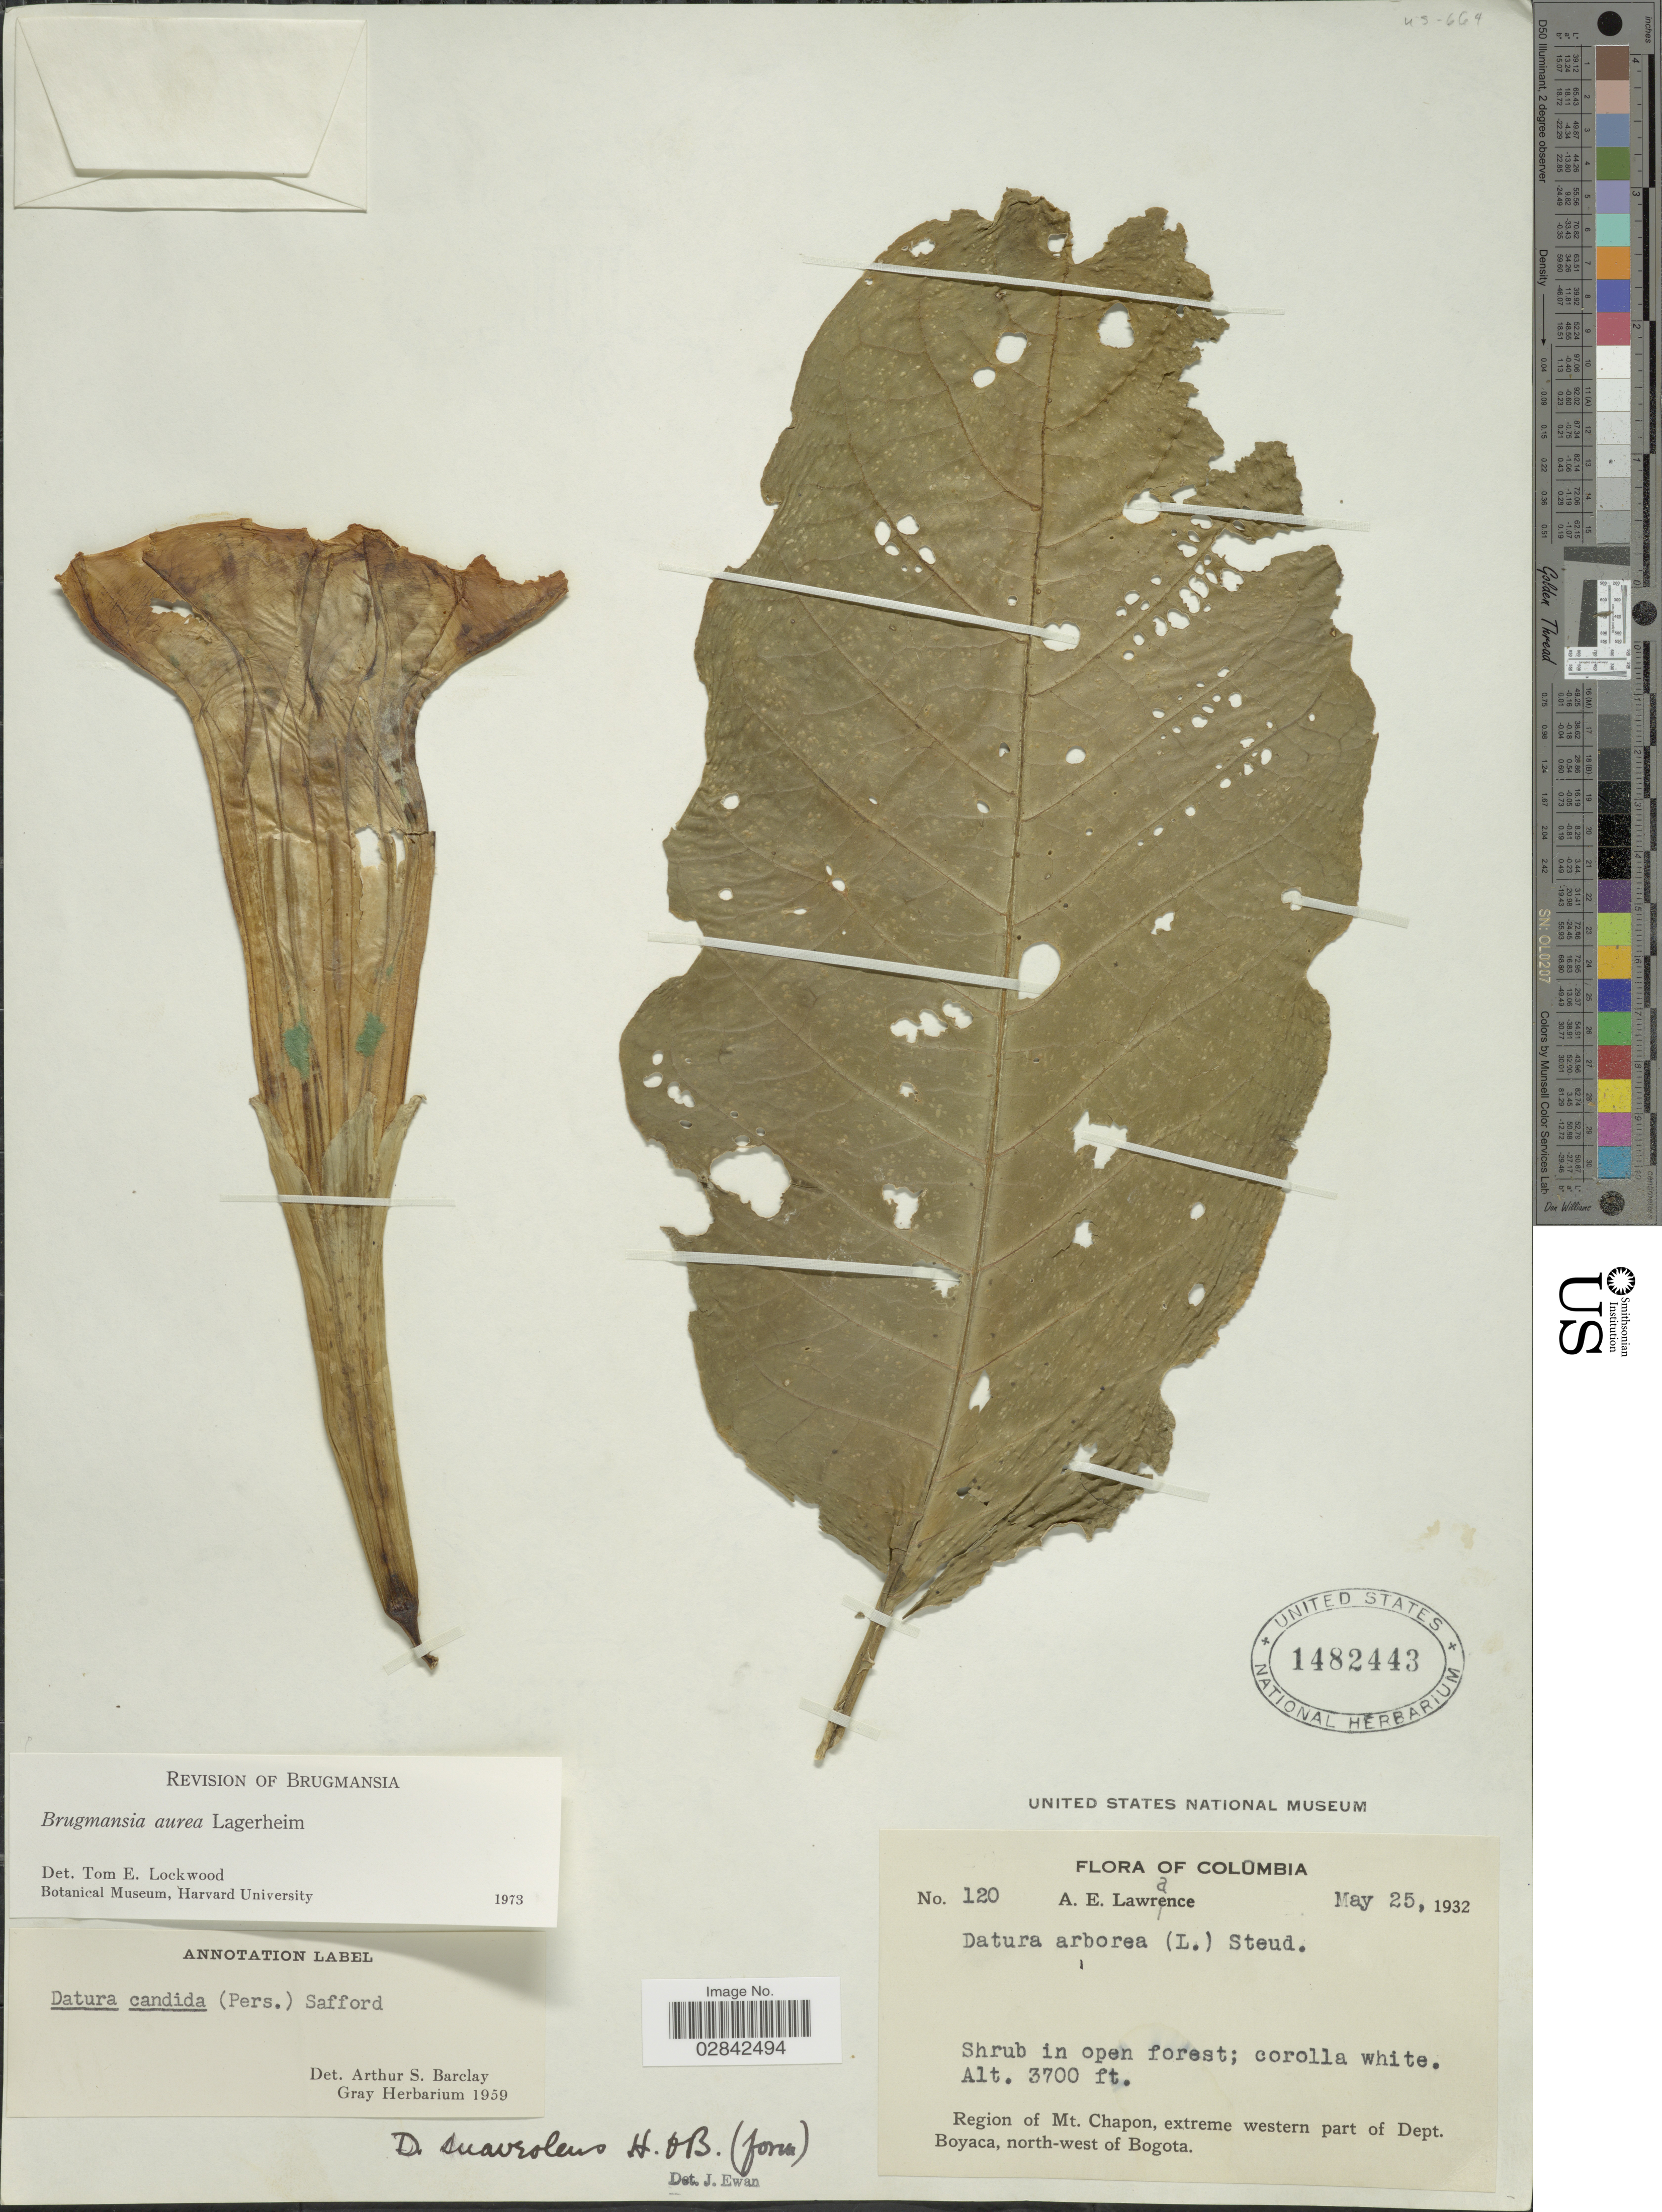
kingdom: Plantae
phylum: Tracheophyta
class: Magnoliopsida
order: Solanales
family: Solanaceae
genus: Brugmansia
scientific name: Brugmansia pittieri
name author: (Saff.) Moldenke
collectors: A. Lawrance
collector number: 120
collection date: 1932-05-25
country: Colombia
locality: Region of Mt. Chapon, extreme western part of Dept. Boyaca, north-west of Bogota.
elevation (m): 1128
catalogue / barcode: US 1482443